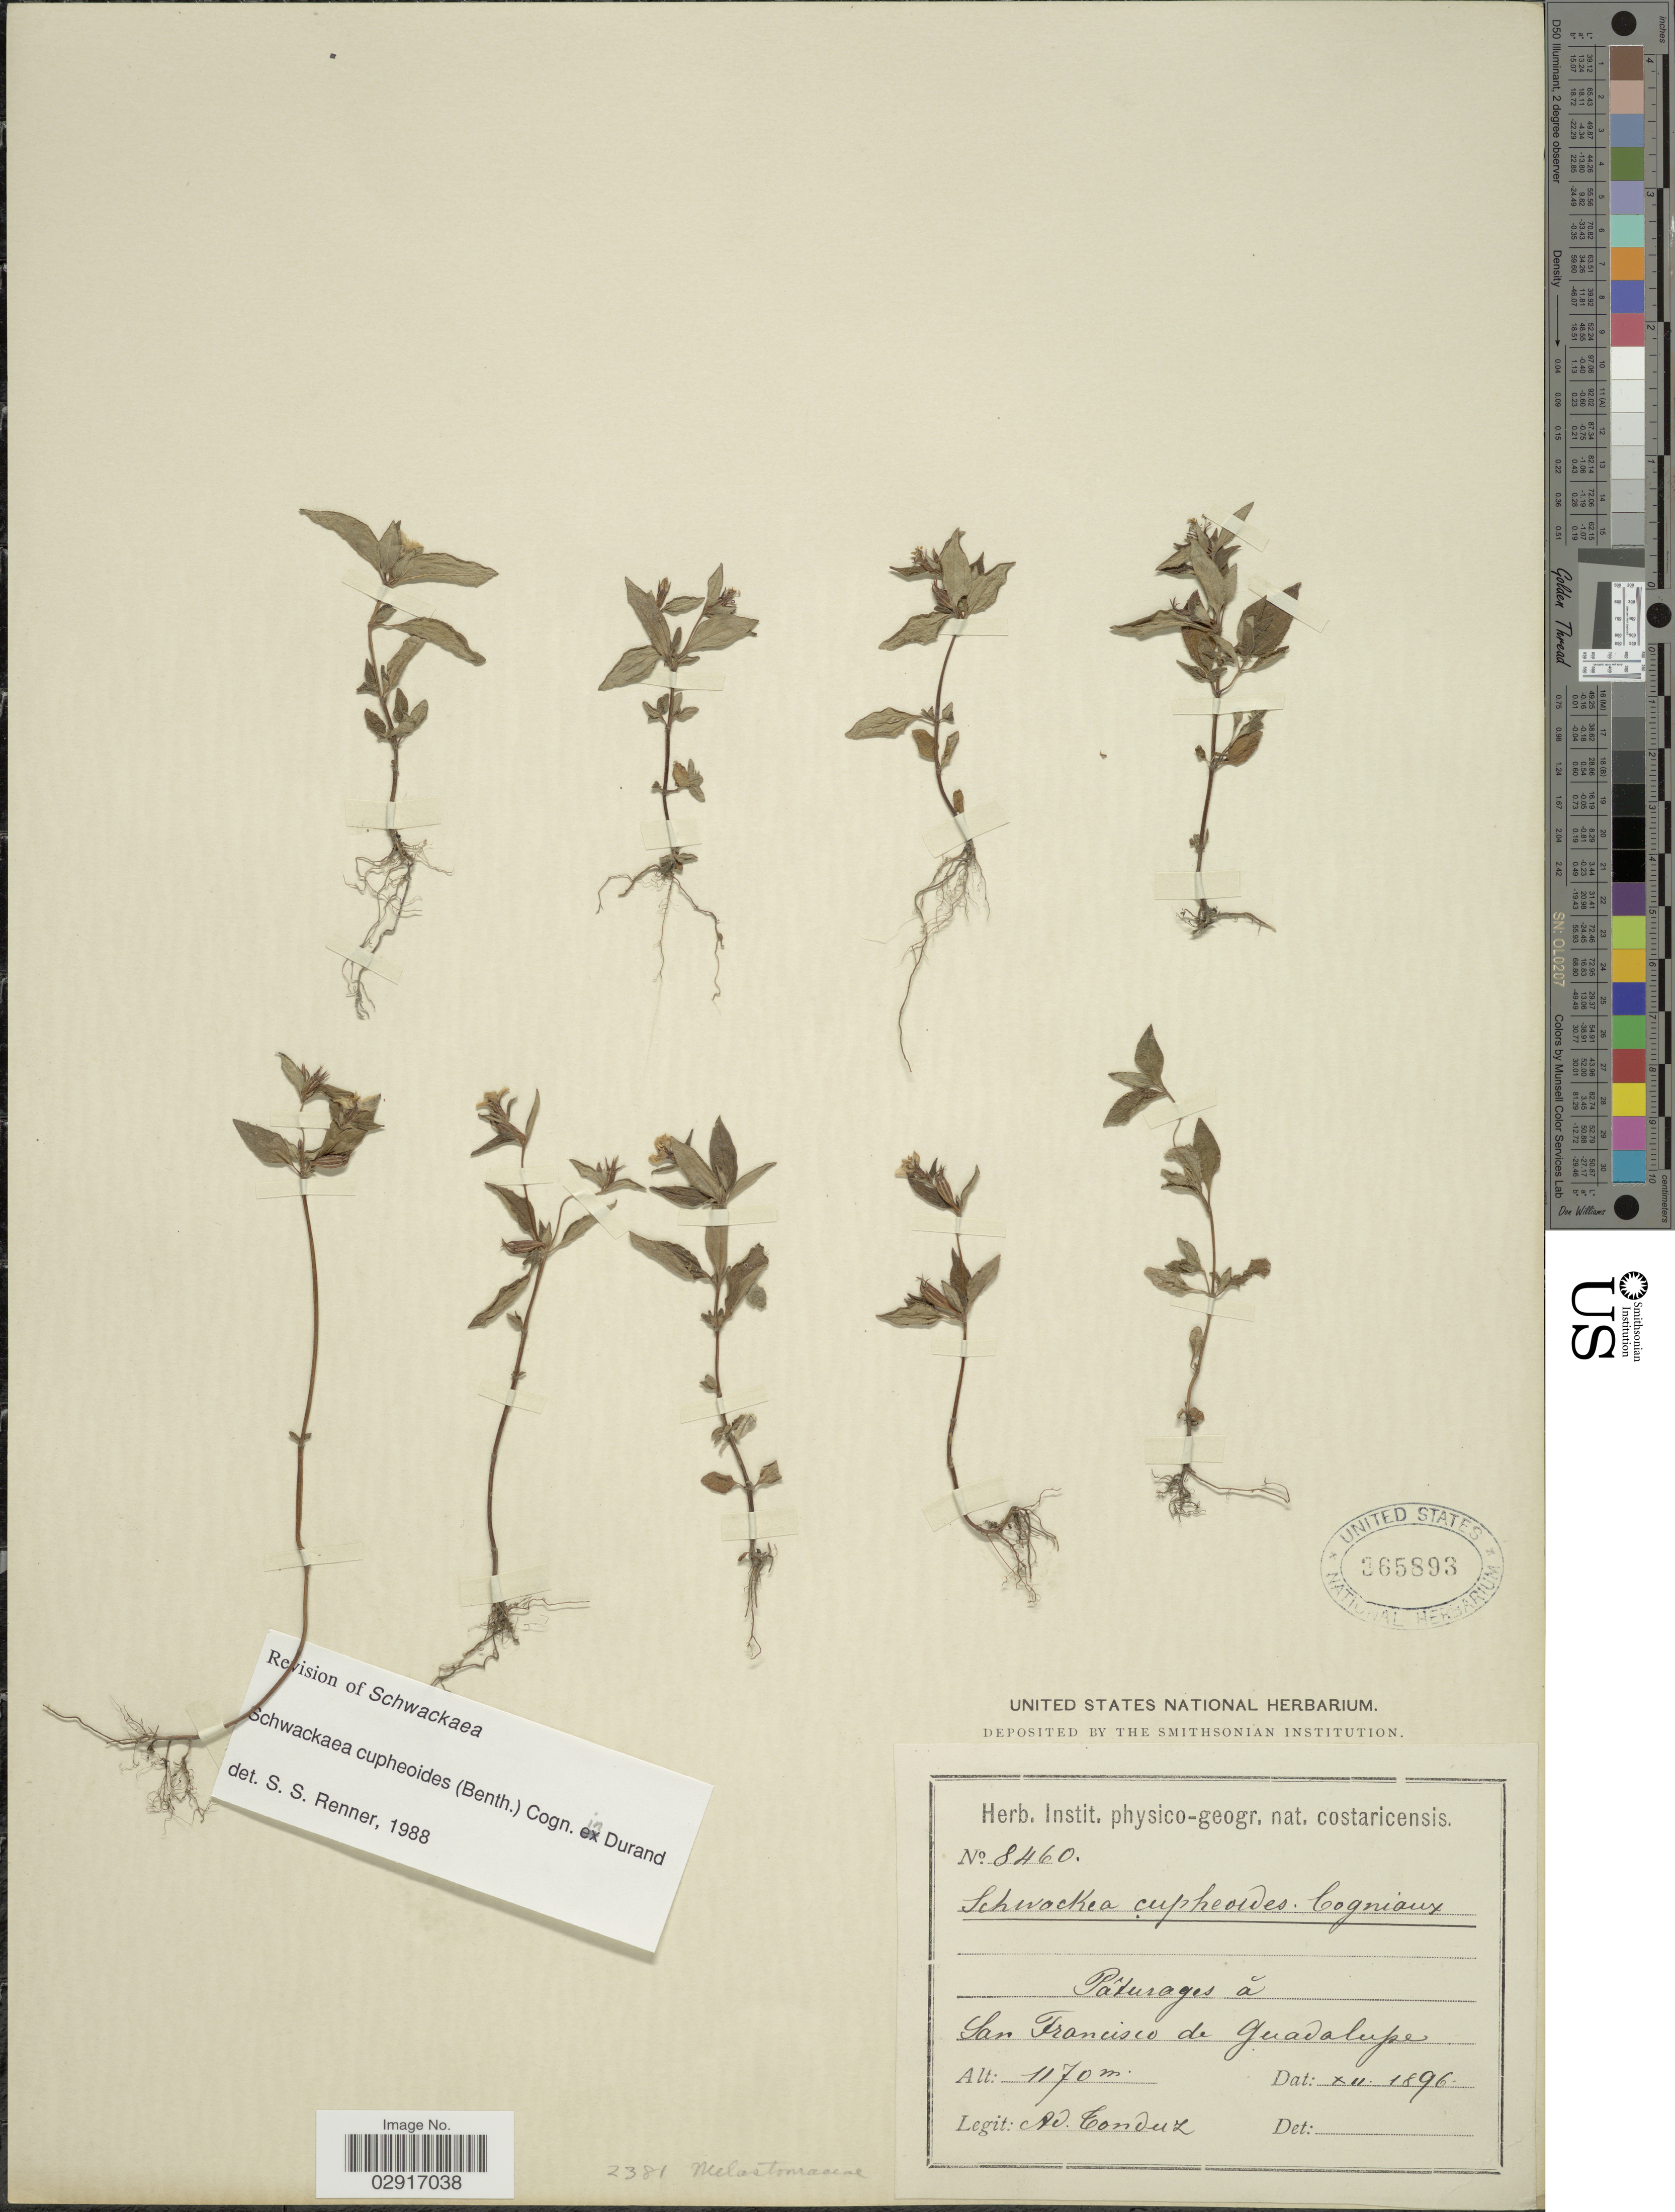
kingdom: Plantae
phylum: Tracheophyta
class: Magnoliopsida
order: Myrtales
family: Melastomataceae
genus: Schwackaea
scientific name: Schwackaea cupheoides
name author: (Benth.) Cogn.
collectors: A. Tonduz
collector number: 8460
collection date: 1896-12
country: Costa Rica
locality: Pâturages ă San Francisco de Guadalupe.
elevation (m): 1170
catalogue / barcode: US 365893